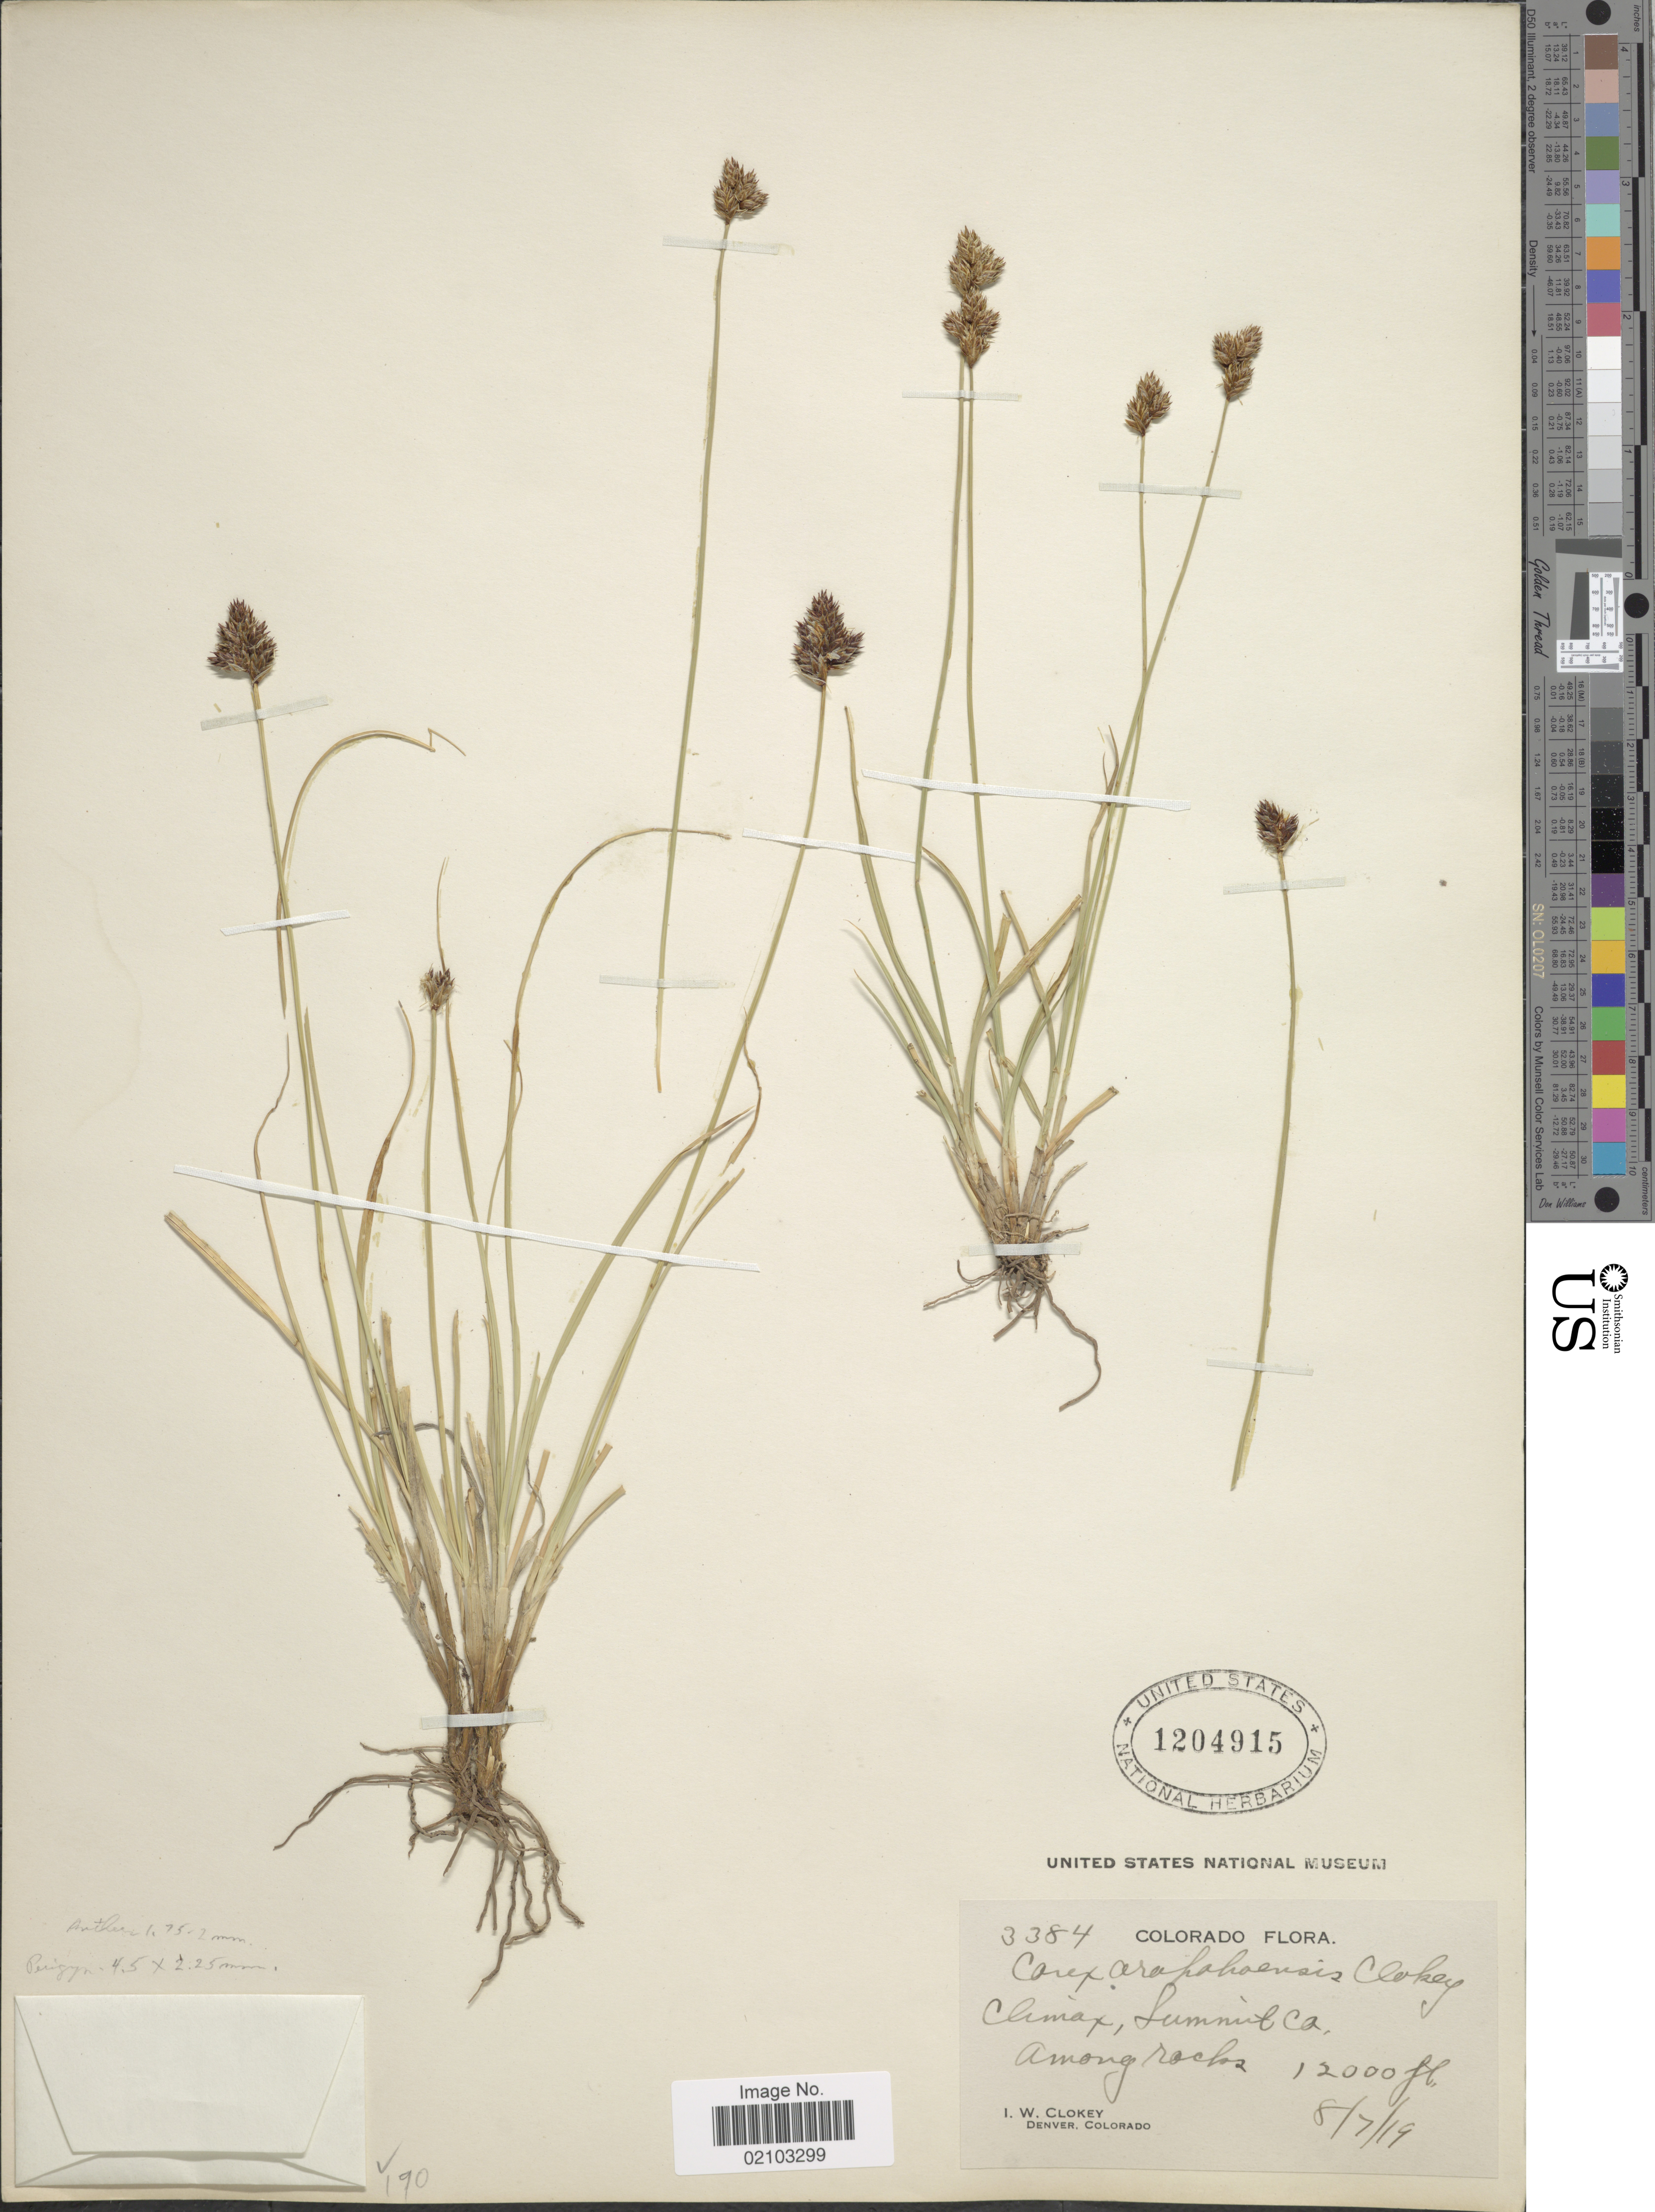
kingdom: Plantae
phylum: Tracheophyta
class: Liliopsida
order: Poales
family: Cyperaceae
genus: Carex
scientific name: Carex arapahoensis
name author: Clokey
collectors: I. W. Clokey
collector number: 3384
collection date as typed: Transcribed d/m/y: 7/8/19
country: United States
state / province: Colorado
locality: Climax, Summit Co. Among rocks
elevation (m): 3658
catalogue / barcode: US 1204915